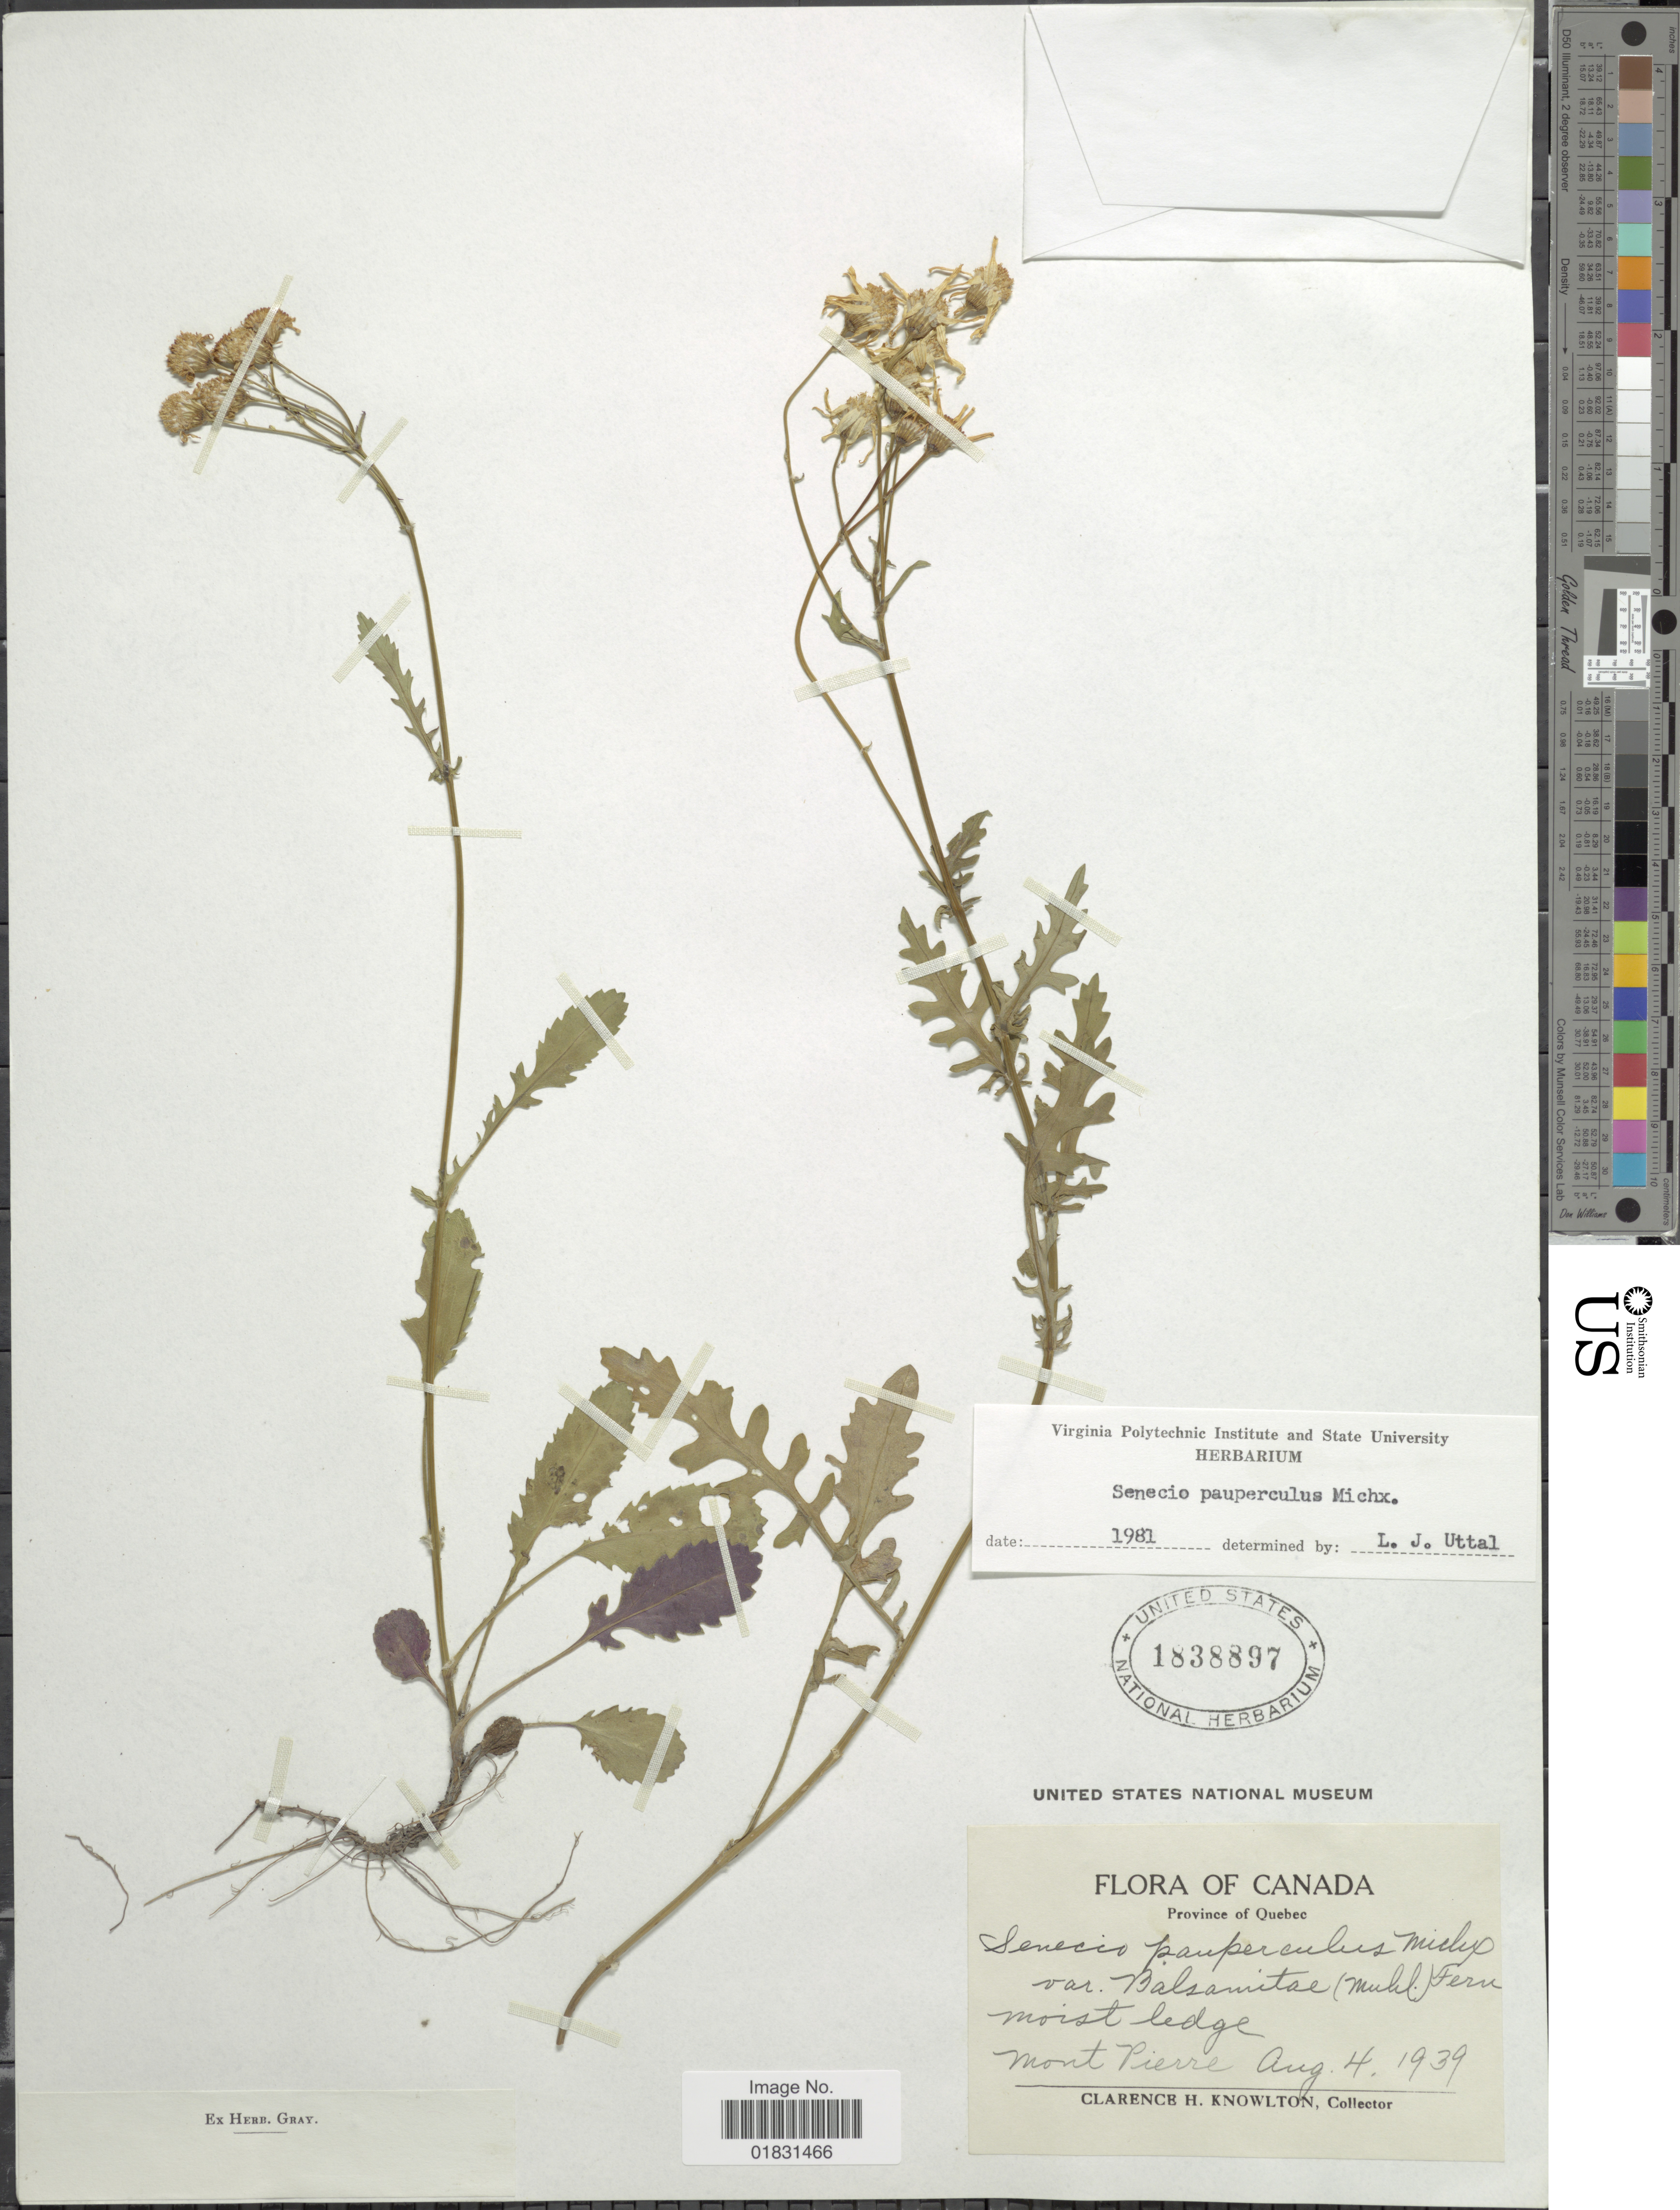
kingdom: Plantae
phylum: Tracheophyta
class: Magnoliopsida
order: Asterales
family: Asteraceae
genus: Packera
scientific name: Packera paupercula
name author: (Michx.) Á. Löve & D. Löve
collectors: C. H. Knowlton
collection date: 1939-08-04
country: Canada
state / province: Quebec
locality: Moist ledge, Mont Pierre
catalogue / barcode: US 1838897